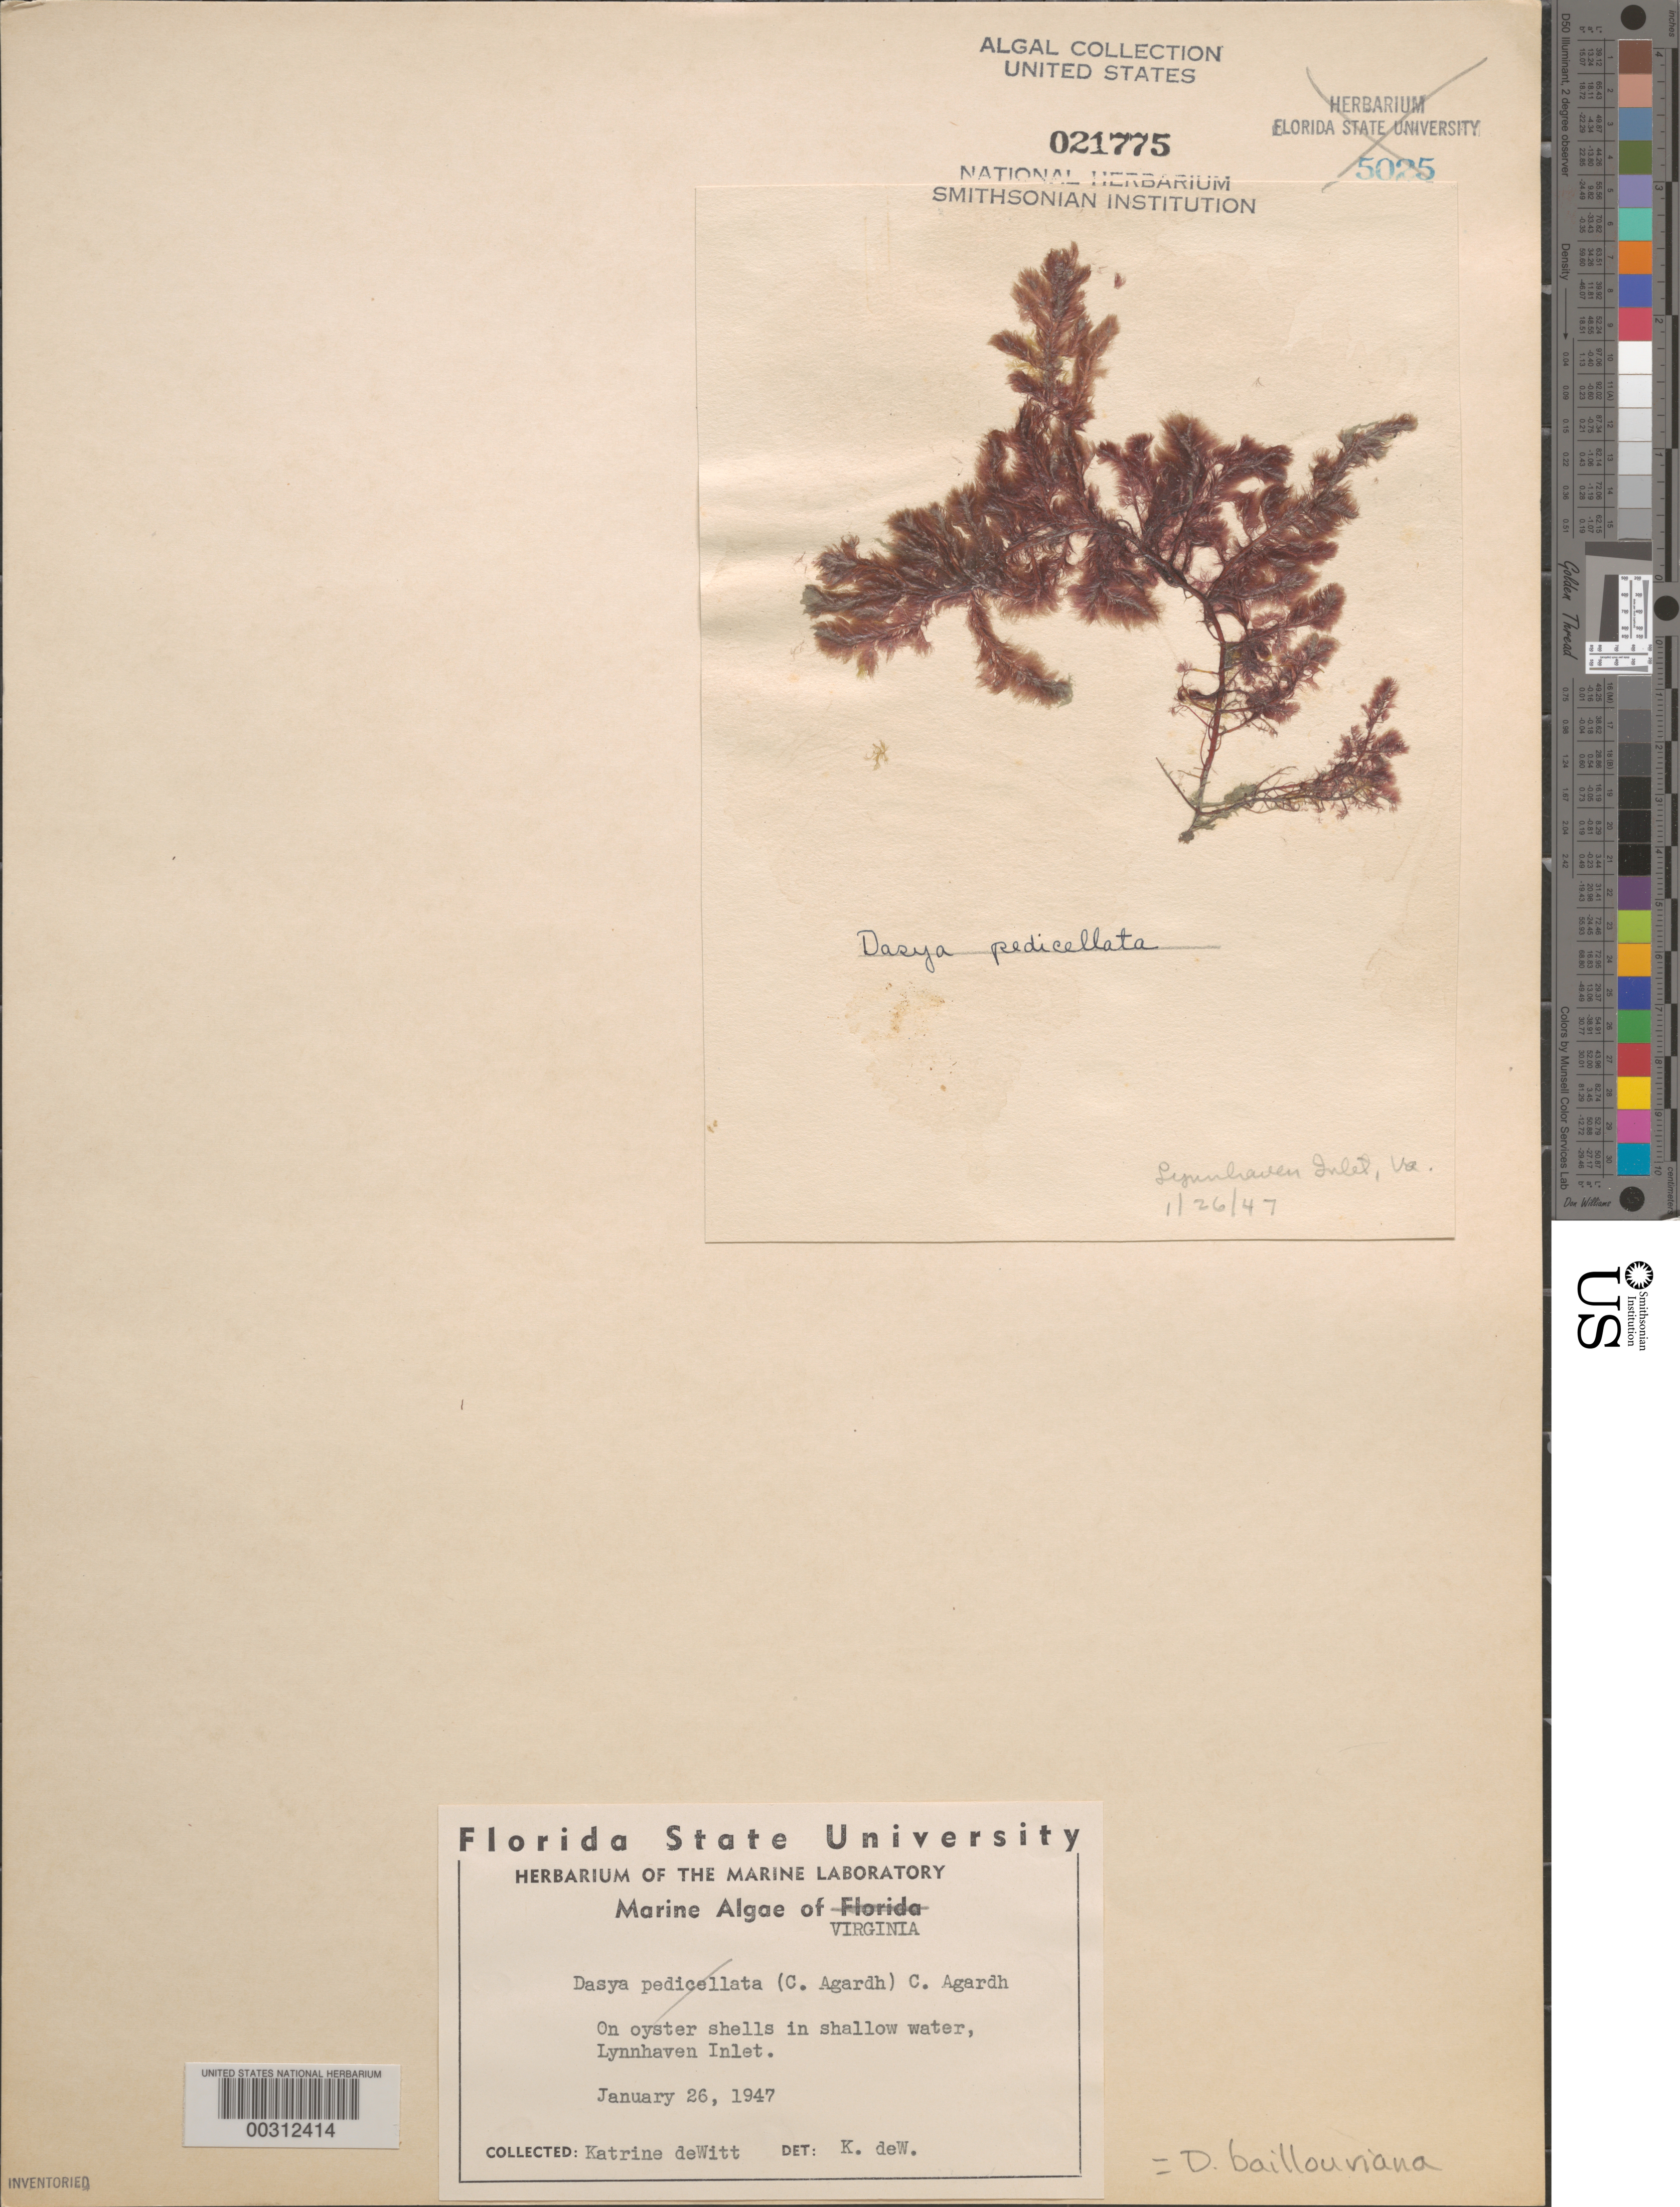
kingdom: Plantae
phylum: Rhodophyta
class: Florideophyceae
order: Ceramiales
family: Dasyaceae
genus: Dasya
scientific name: Dasya pedicellata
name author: (C. Agardh) C. Agardh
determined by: Algae name updating Project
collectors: K. deWitt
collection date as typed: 26 Jan 1947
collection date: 1947-01-26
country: United States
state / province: Virginia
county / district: City of Virginia Beach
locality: Lynnhaven Inlet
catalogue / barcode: US 21775